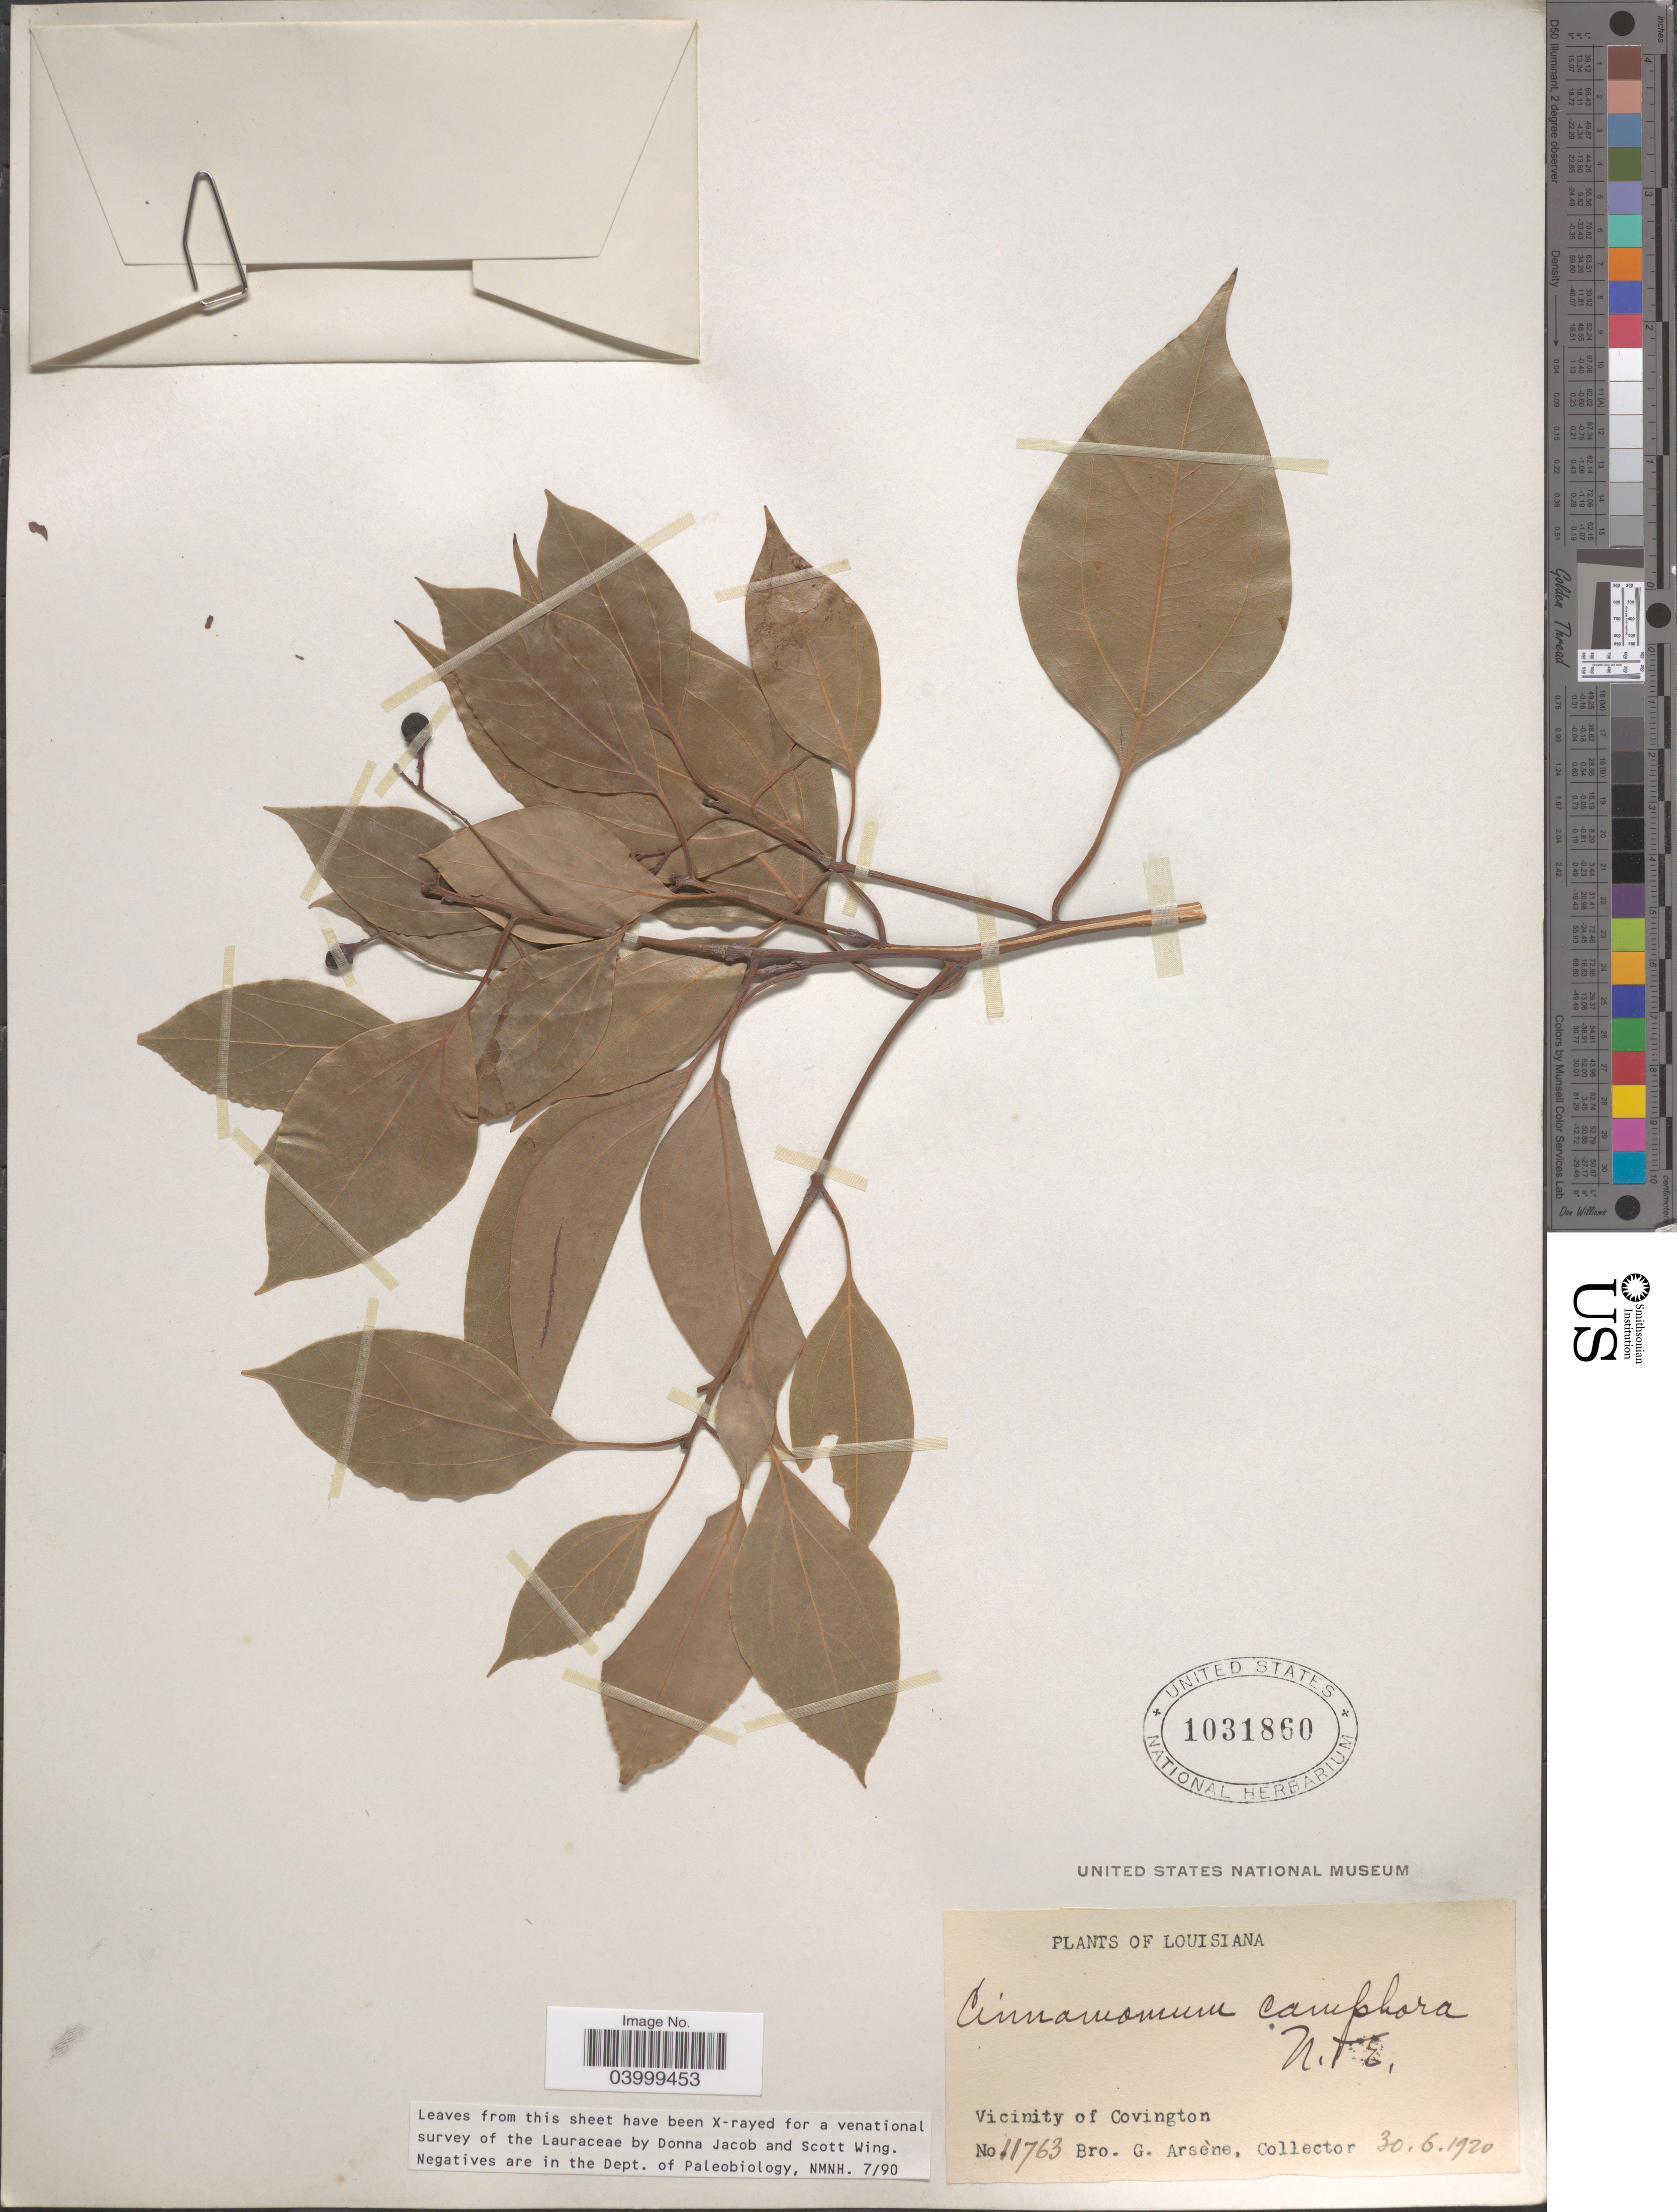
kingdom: Plantae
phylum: Tracheophyta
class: Magnoliopsida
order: Laurales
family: Lauraceae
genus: Cinnamomum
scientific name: Cinnamomum camphora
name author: (L.) J. Presl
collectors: Bro. G. Arsène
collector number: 11763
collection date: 1920-06-30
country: United States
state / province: Louisiana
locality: Vicinity of Covington.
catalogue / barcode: US 1031860